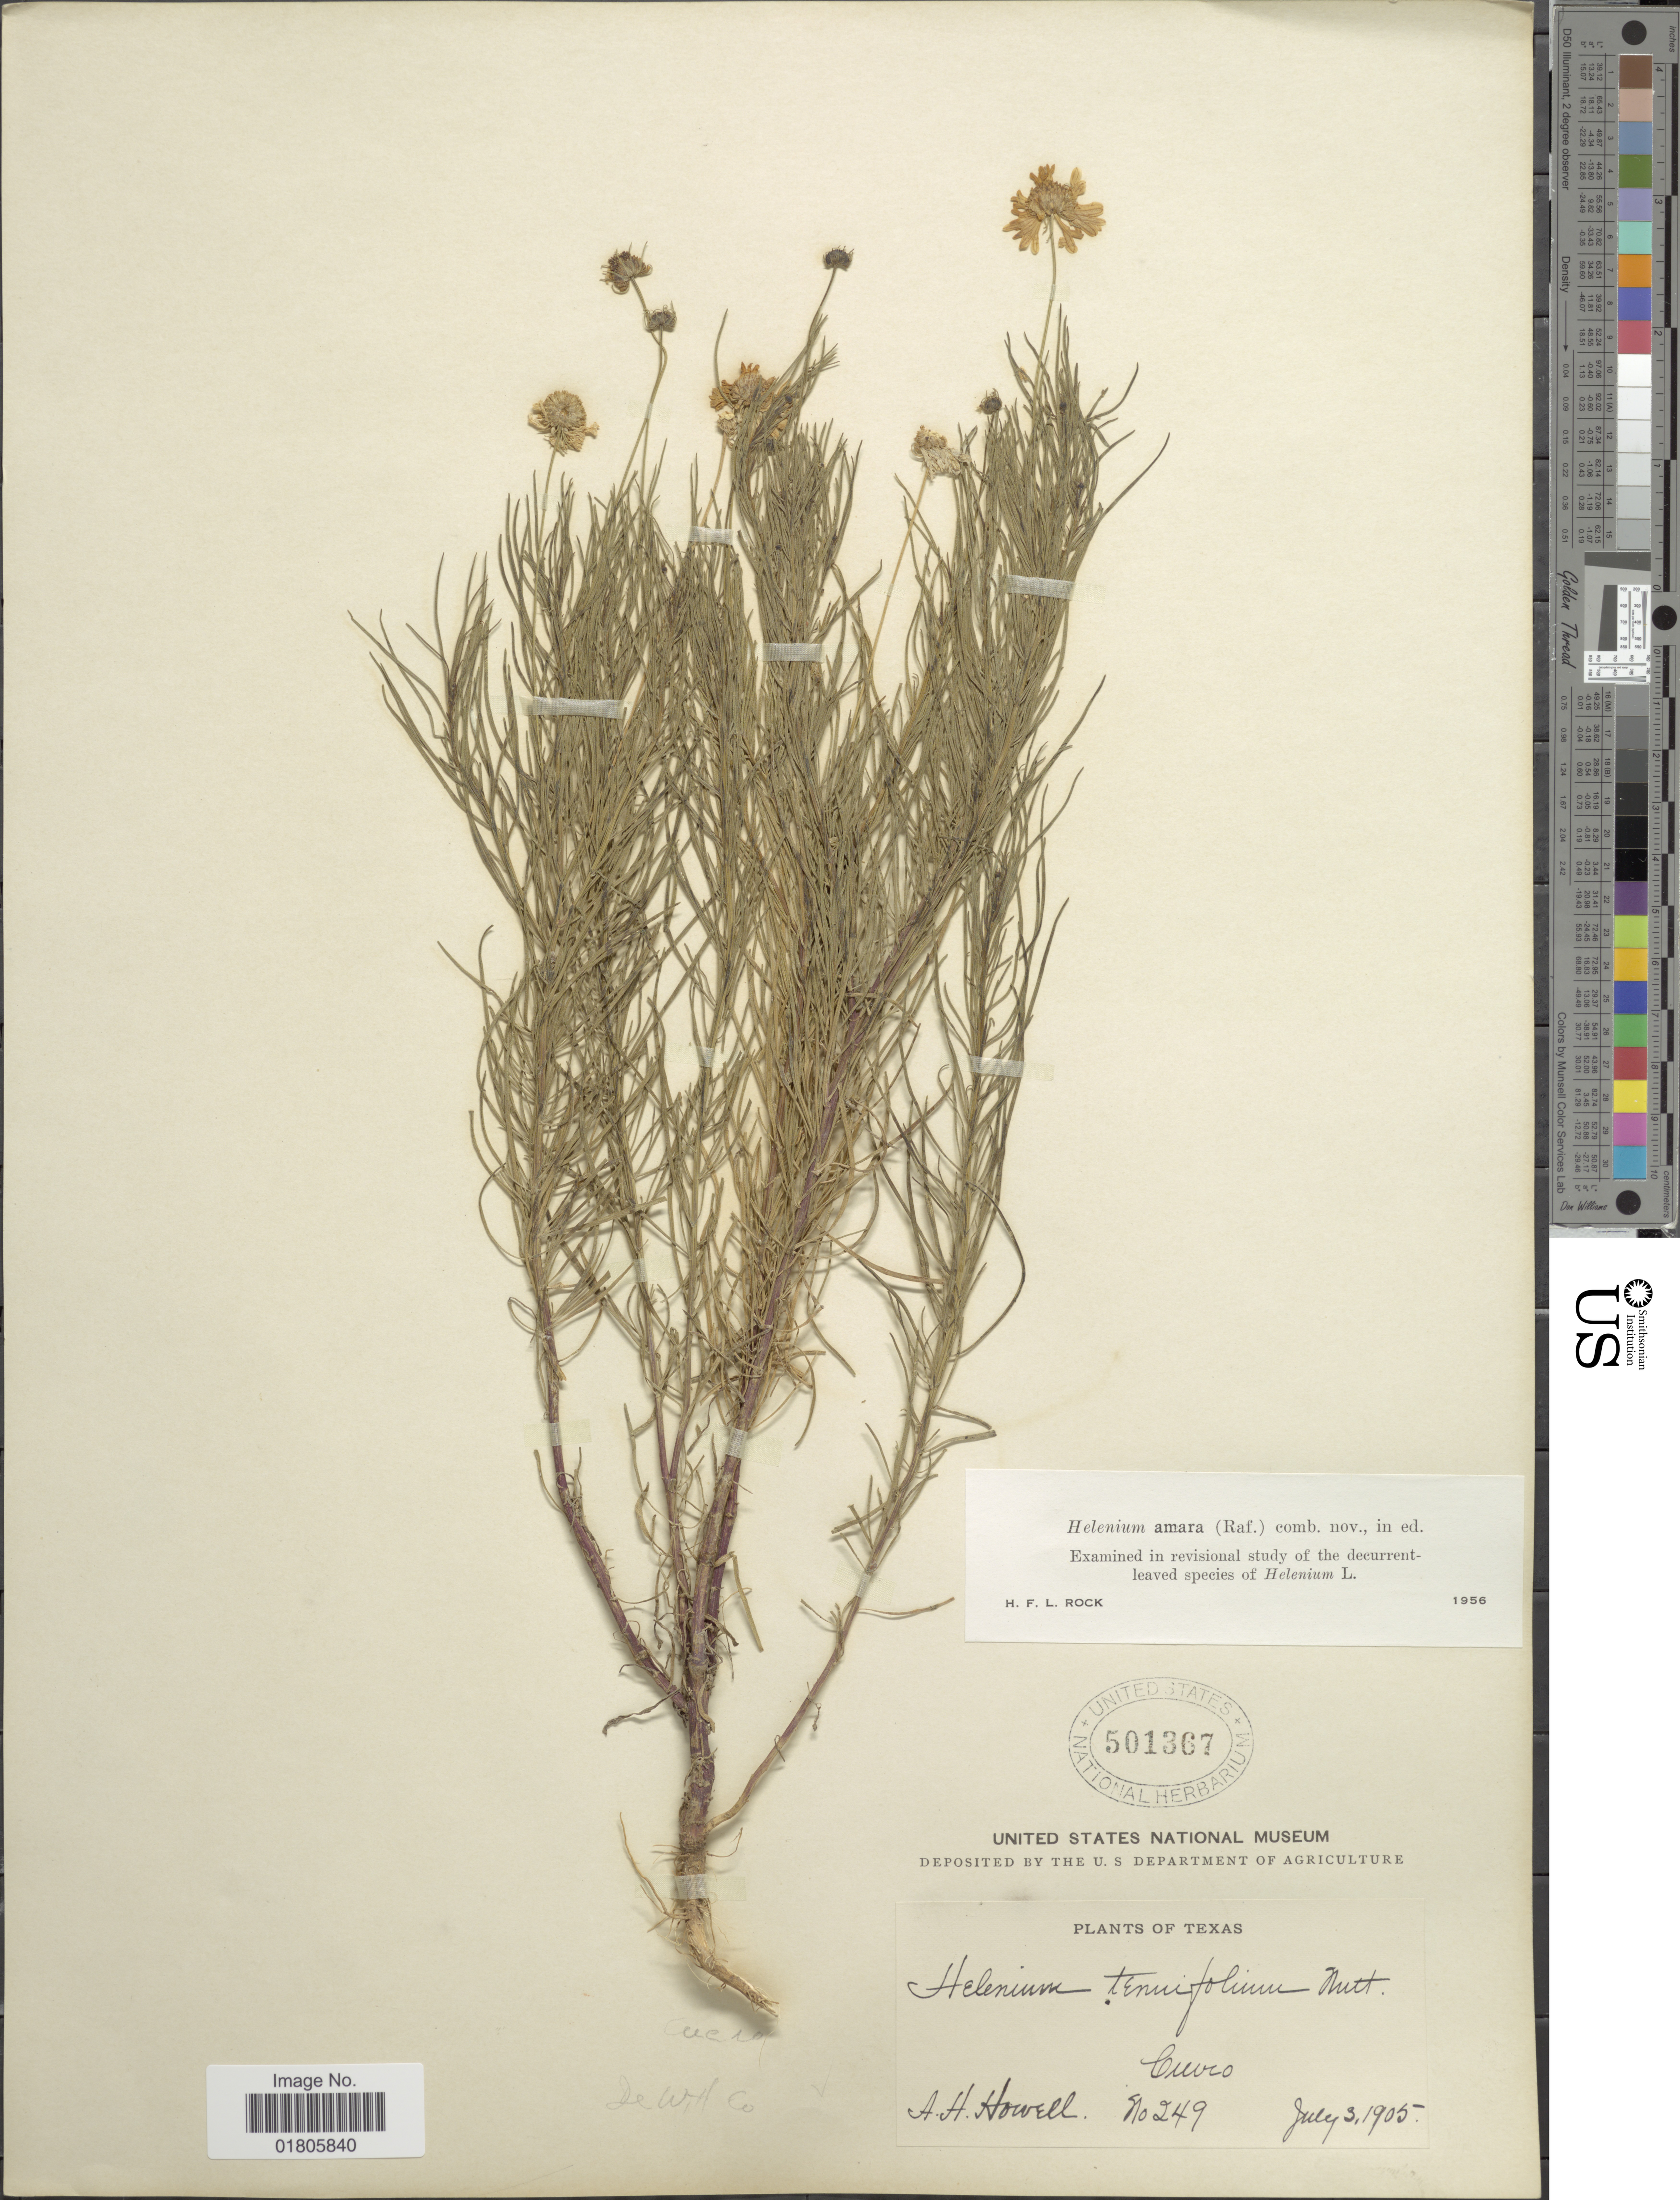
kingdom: Plantae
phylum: Tracheophyta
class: Magnoliopsida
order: Asterales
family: Asteraceae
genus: Helenium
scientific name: Helenium amarum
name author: (Raf.) H. Rock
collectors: A. Howell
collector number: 249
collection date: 1905-07-03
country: United States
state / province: Texas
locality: Cuiro, De Witt Co.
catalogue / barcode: US 501367